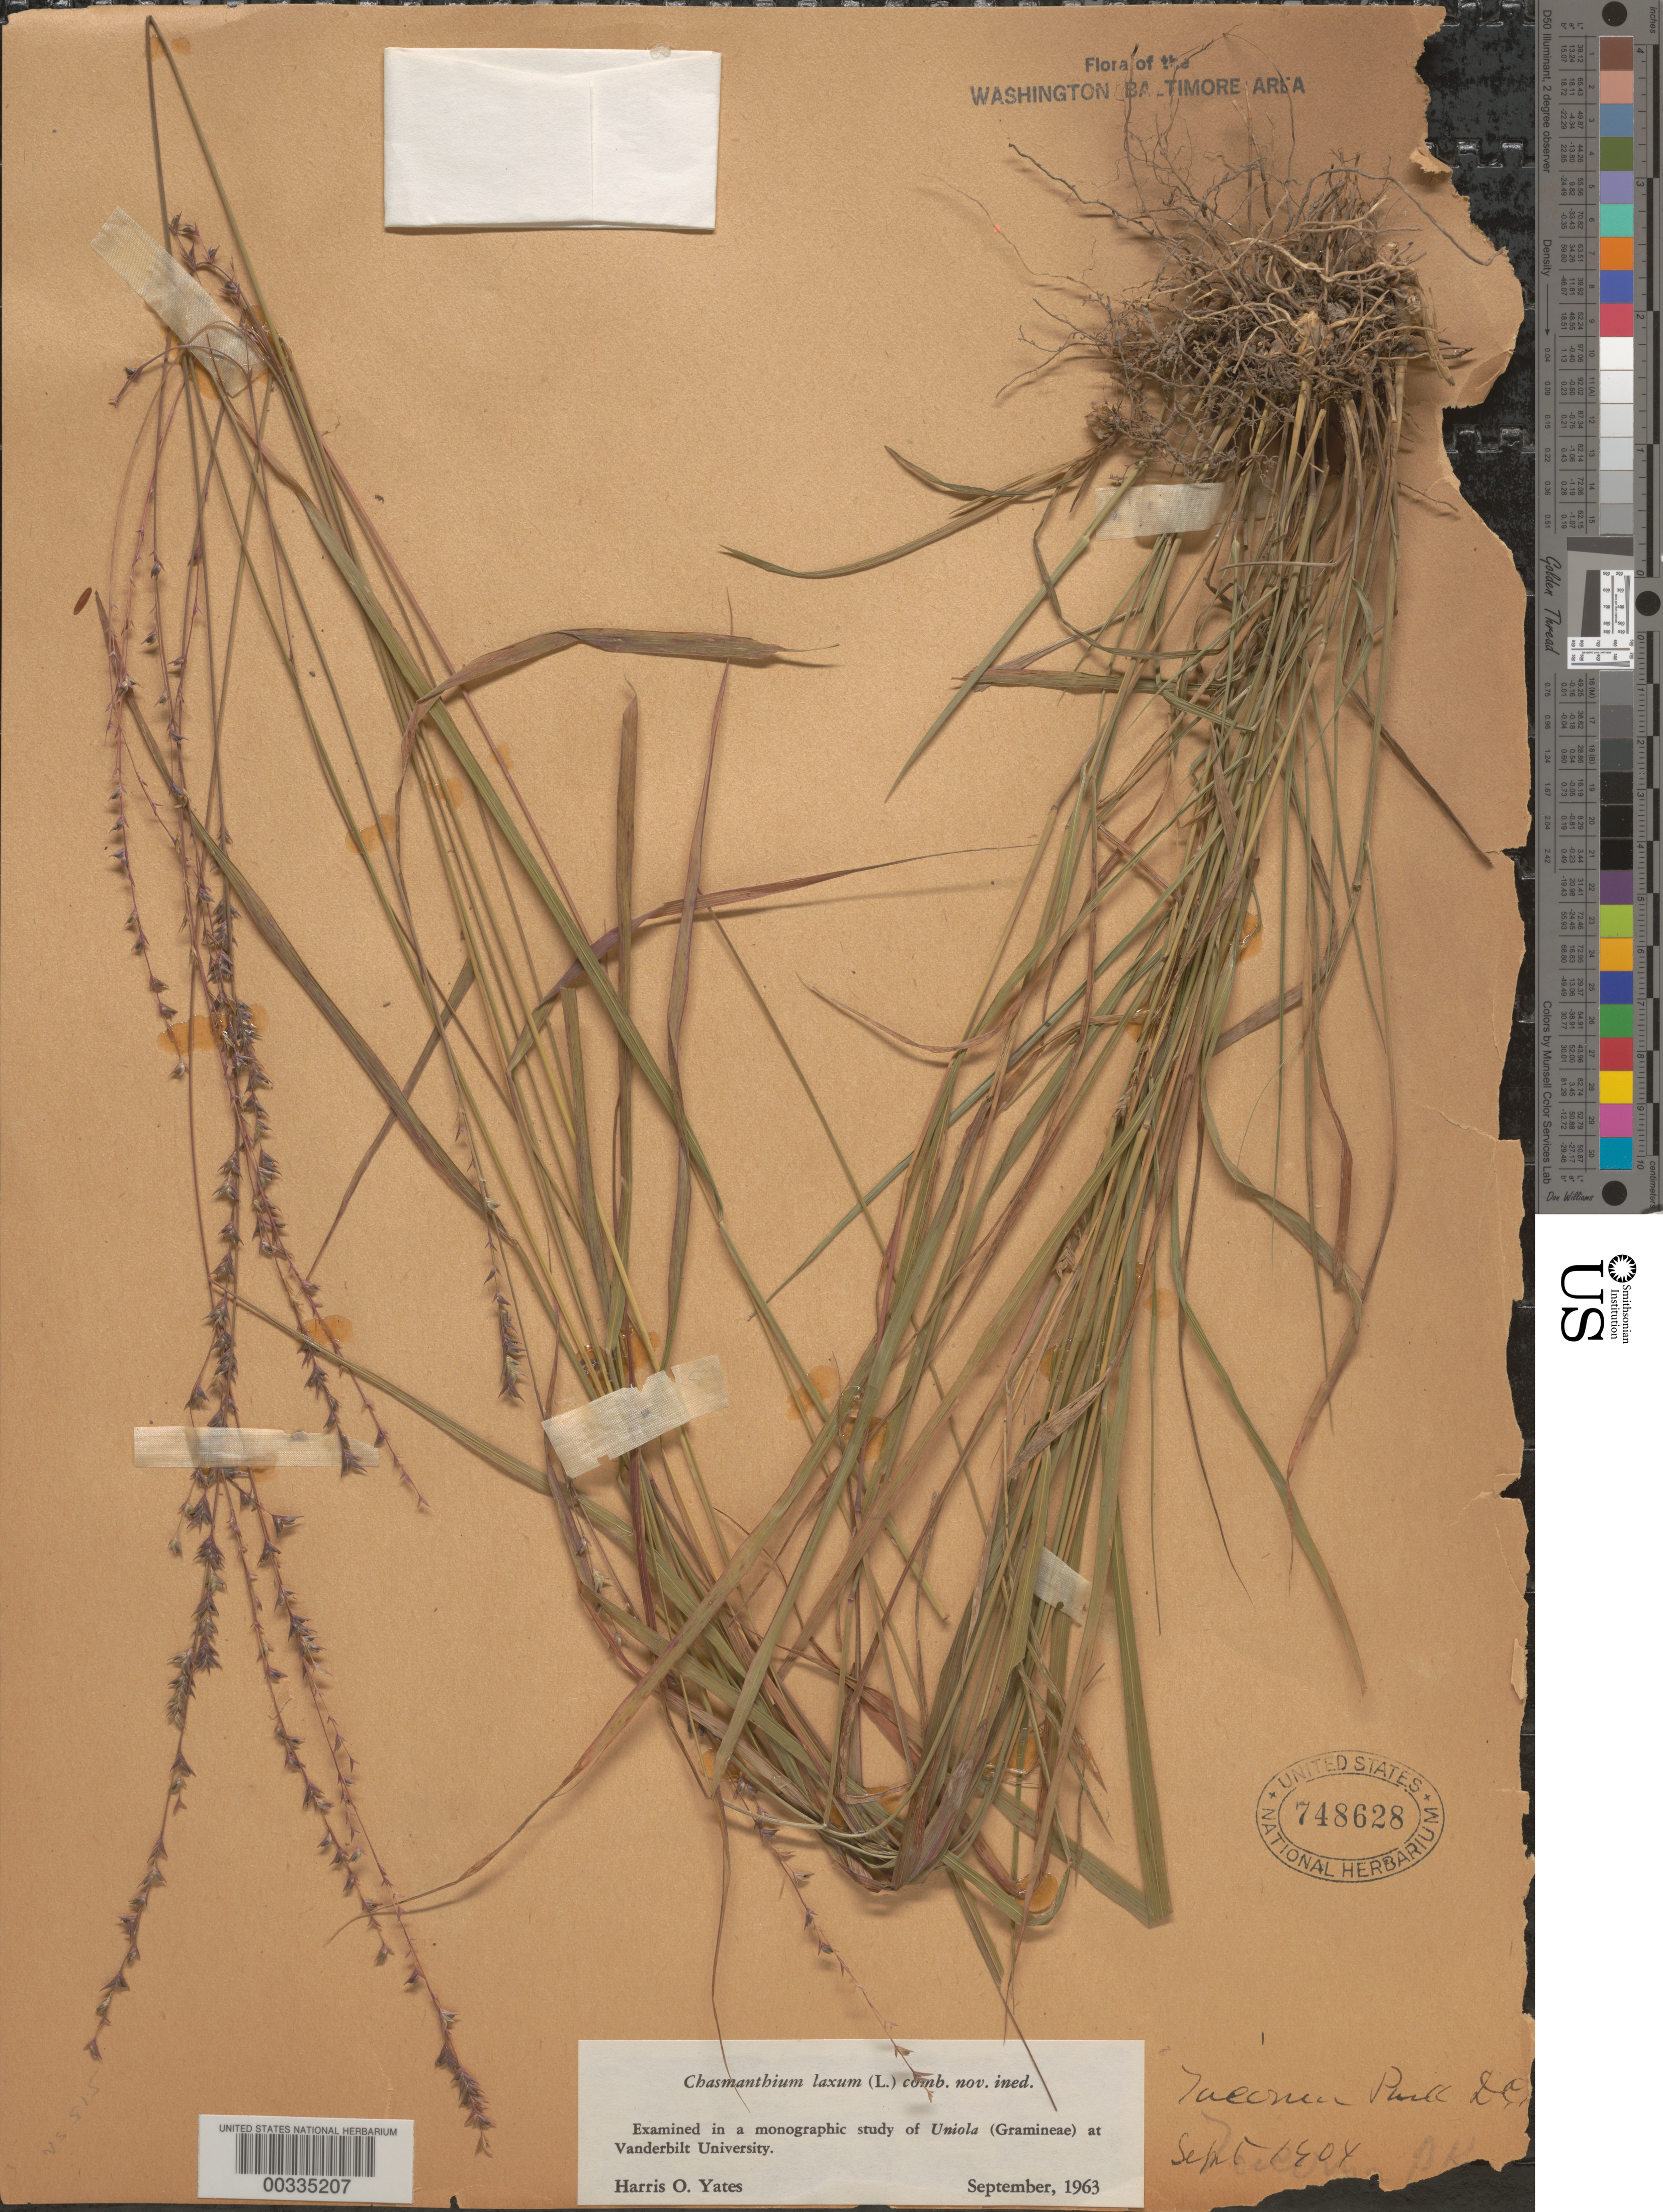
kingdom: Plantae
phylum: Tracheophyta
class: Liliopsida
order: Poales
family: Poaceae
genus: Chasmanthium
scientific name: Chasmanthium laxum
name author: (L.) H.O. Yates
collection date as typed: Sep 1904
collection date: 1904-09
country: United States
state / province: District of Columbia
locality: Tacoma Park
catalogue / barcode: US 748628